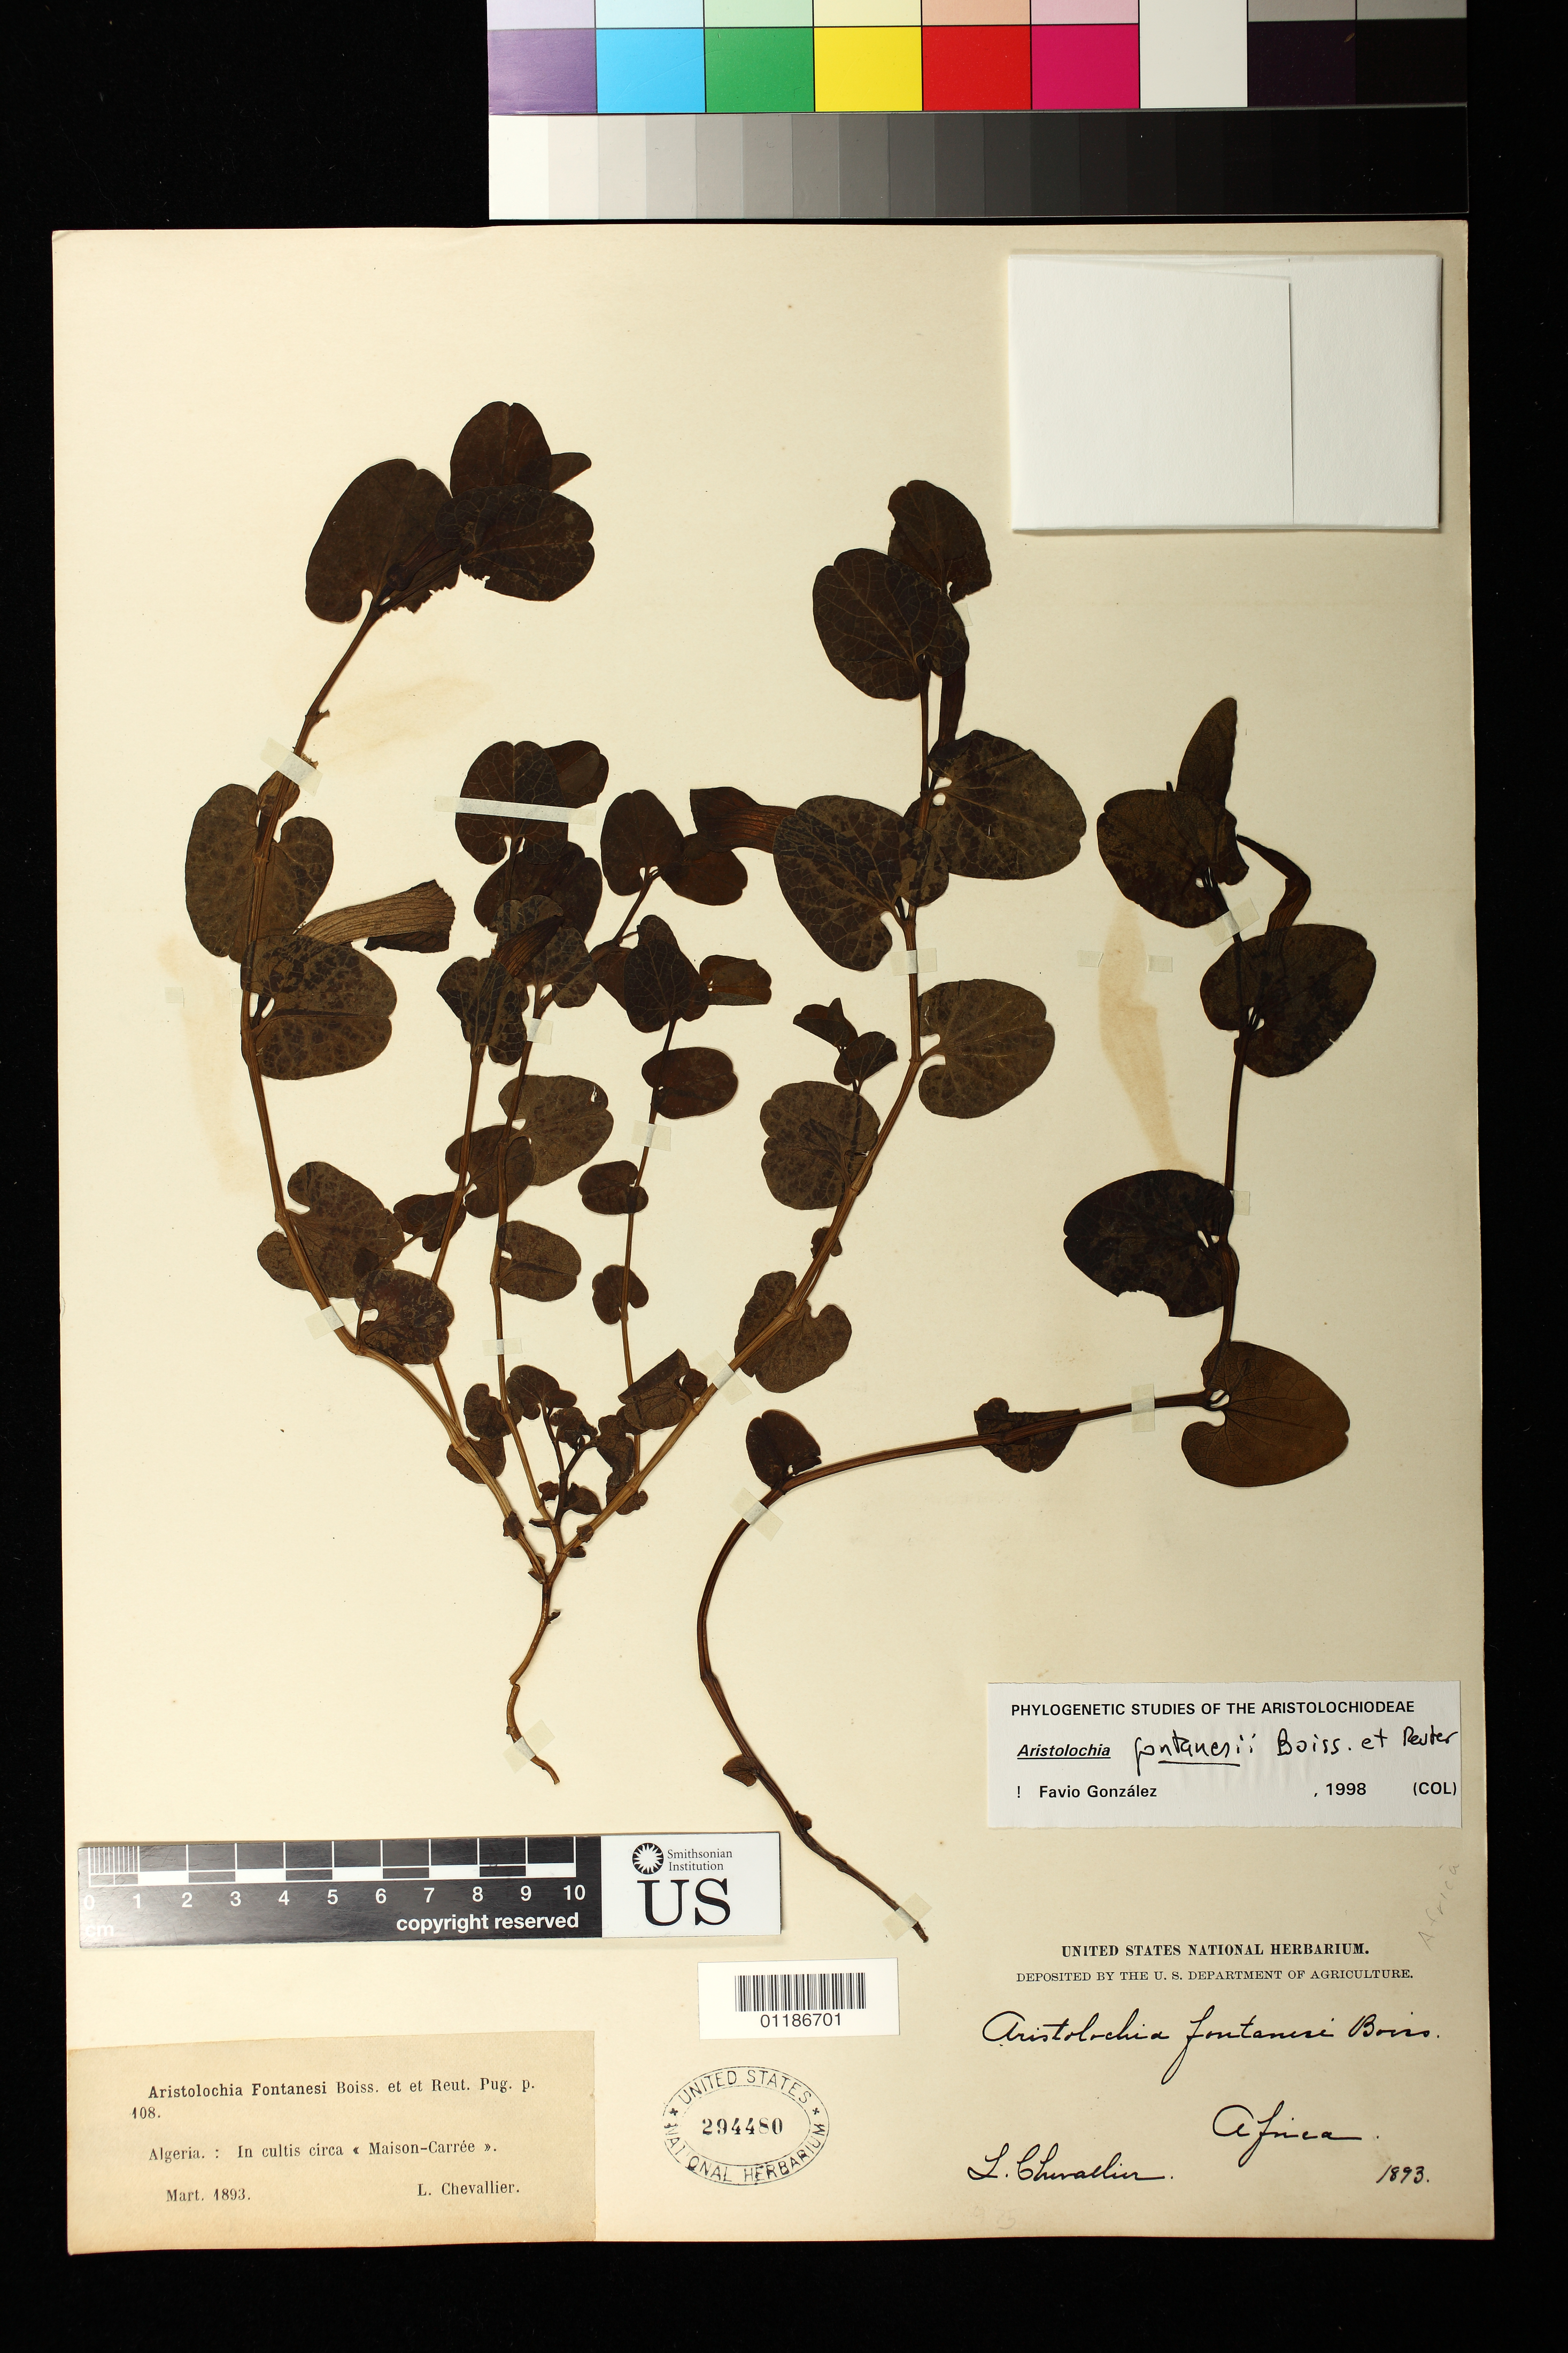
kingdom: Plantae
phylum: Tracheophyta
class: Magnoliopsida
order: Piperales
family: Aristolochiaceae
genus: Aristolochia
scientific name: Aristolochia fontanesii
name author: (Desf.) Boiss. & Reut.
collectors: L. Chevallier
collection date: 1893-03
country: Algeria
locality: In cultis circa "Maison-Caree"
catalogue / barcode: US 294480